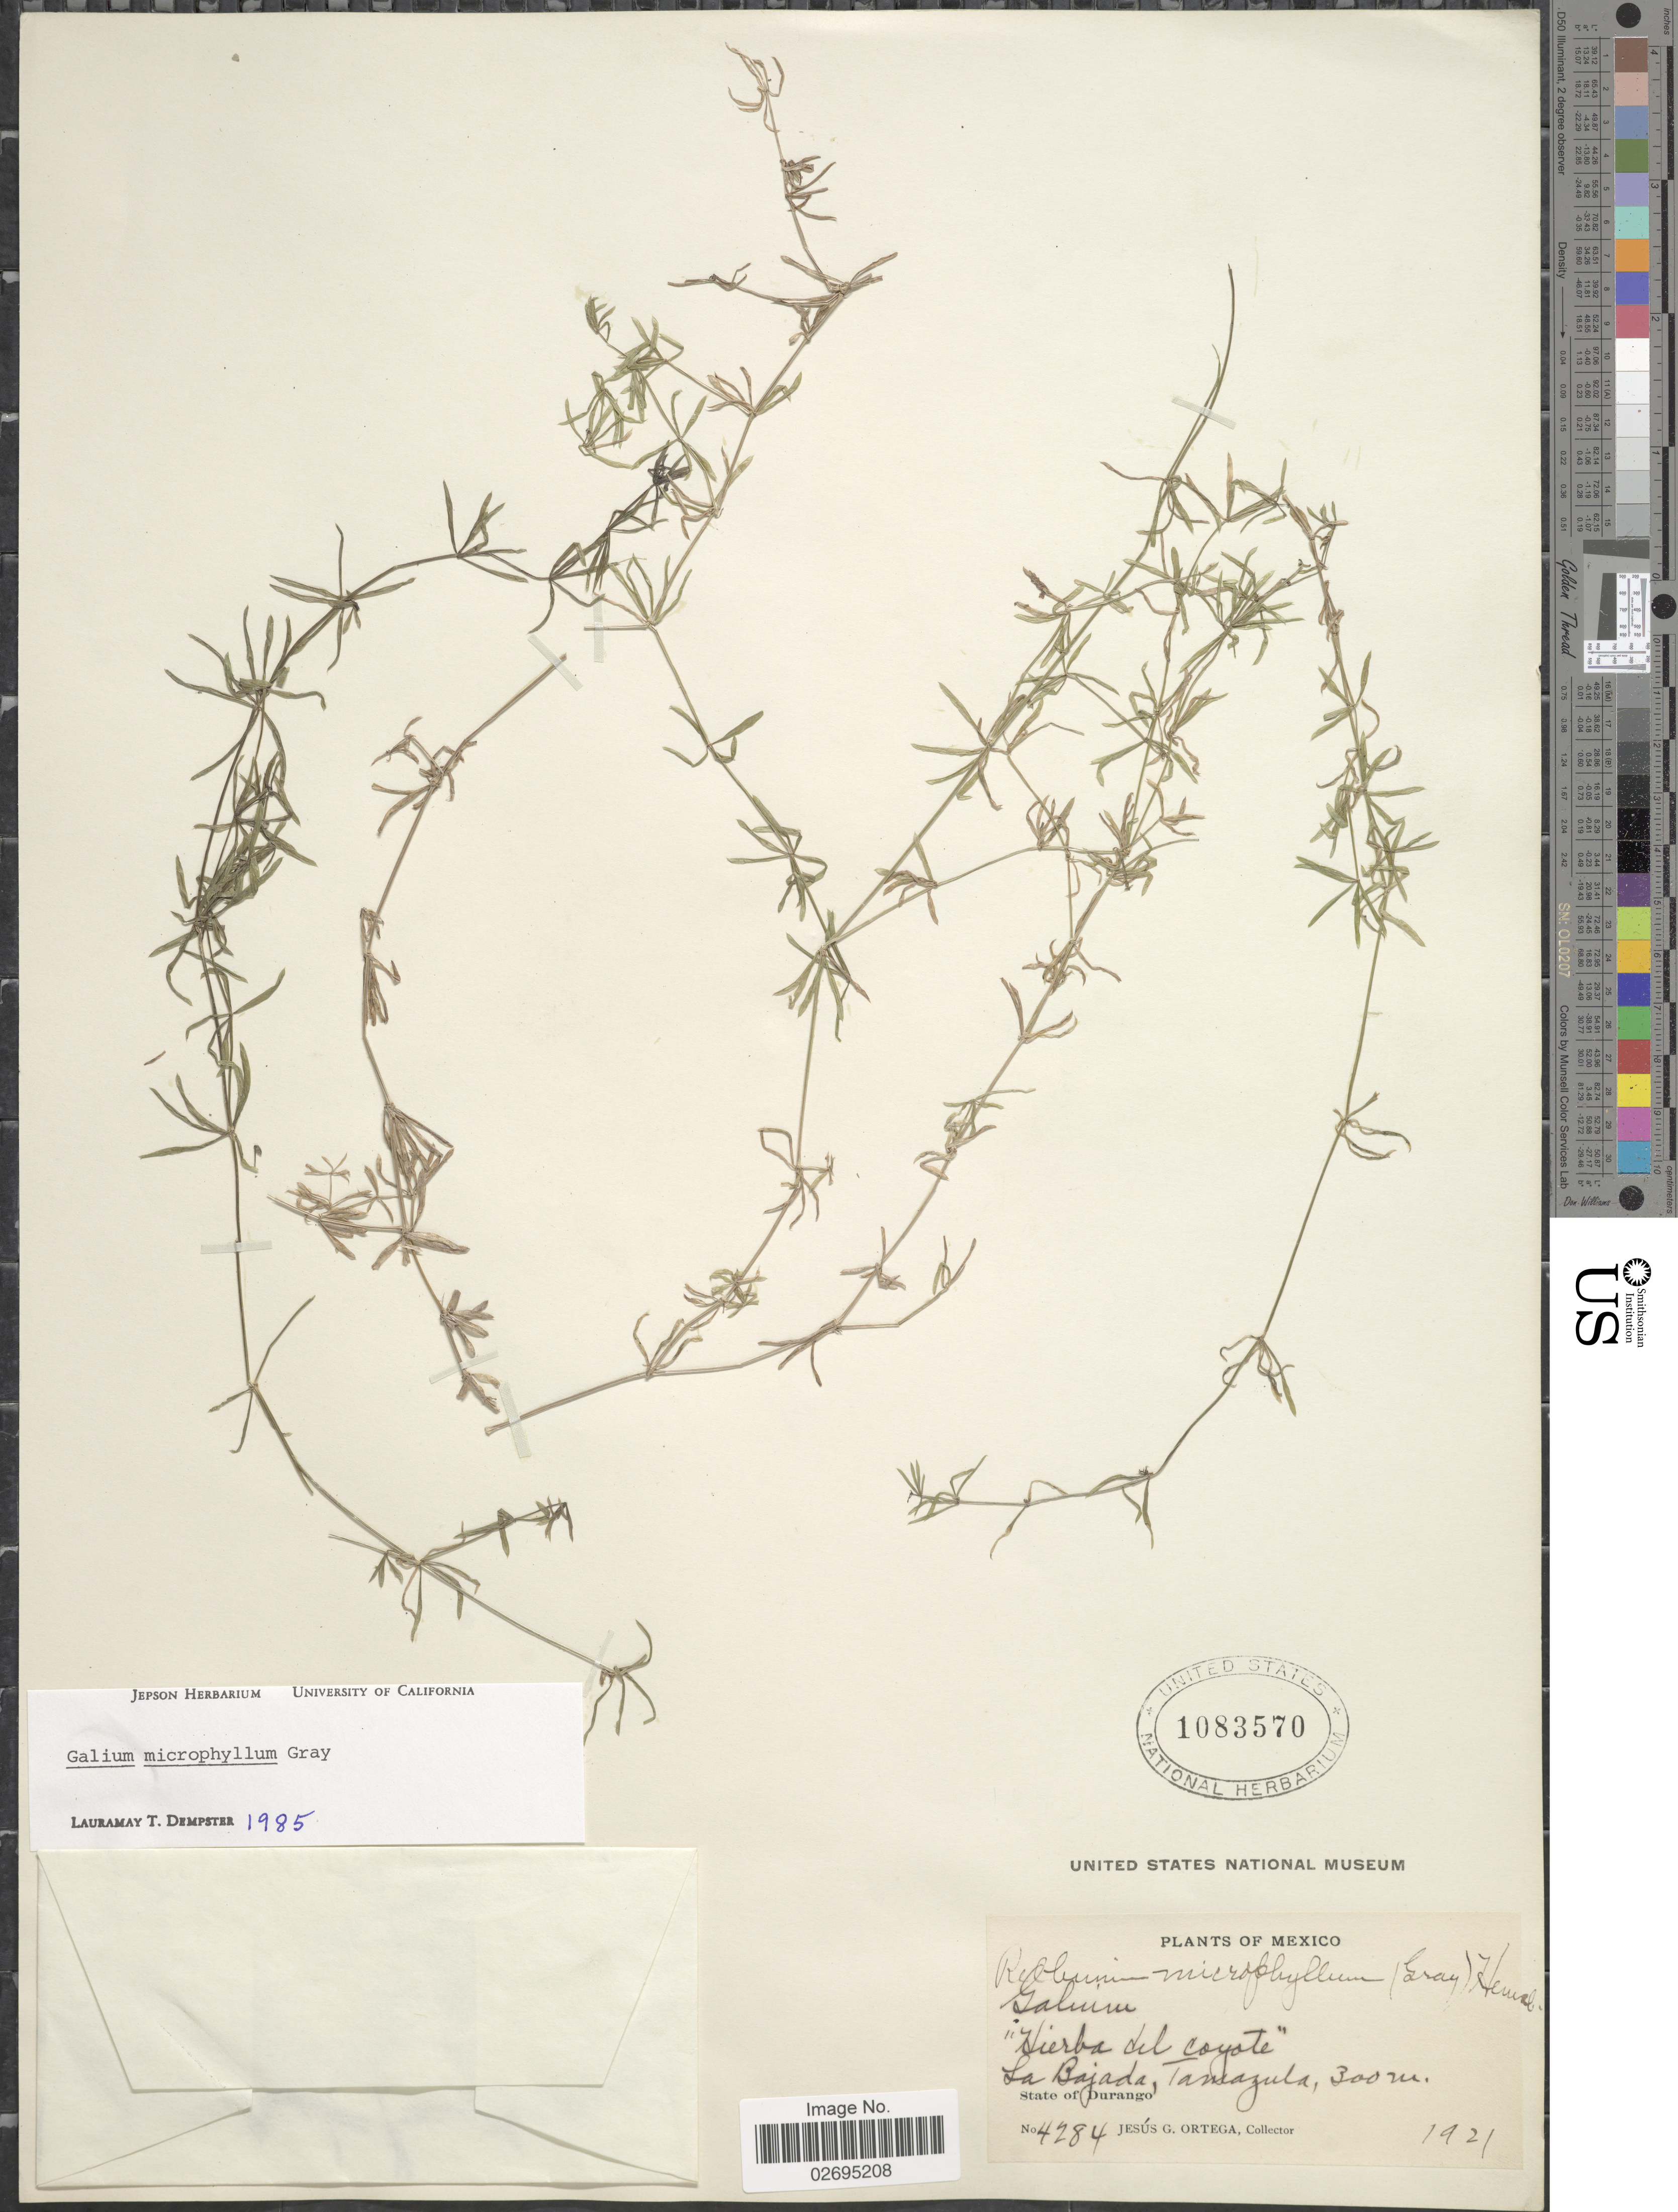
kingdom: Plantae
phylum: Tracheophyta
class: Magnoliopsida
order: Gentianales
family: Rubiaceae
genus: Galium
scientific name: Galium microphyllum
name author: A. Gray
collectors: J. Ortega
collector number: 4284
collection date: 1921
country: Mexico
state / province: Durango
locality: Hierba del coyote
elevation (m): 300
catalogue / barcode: US 1083570